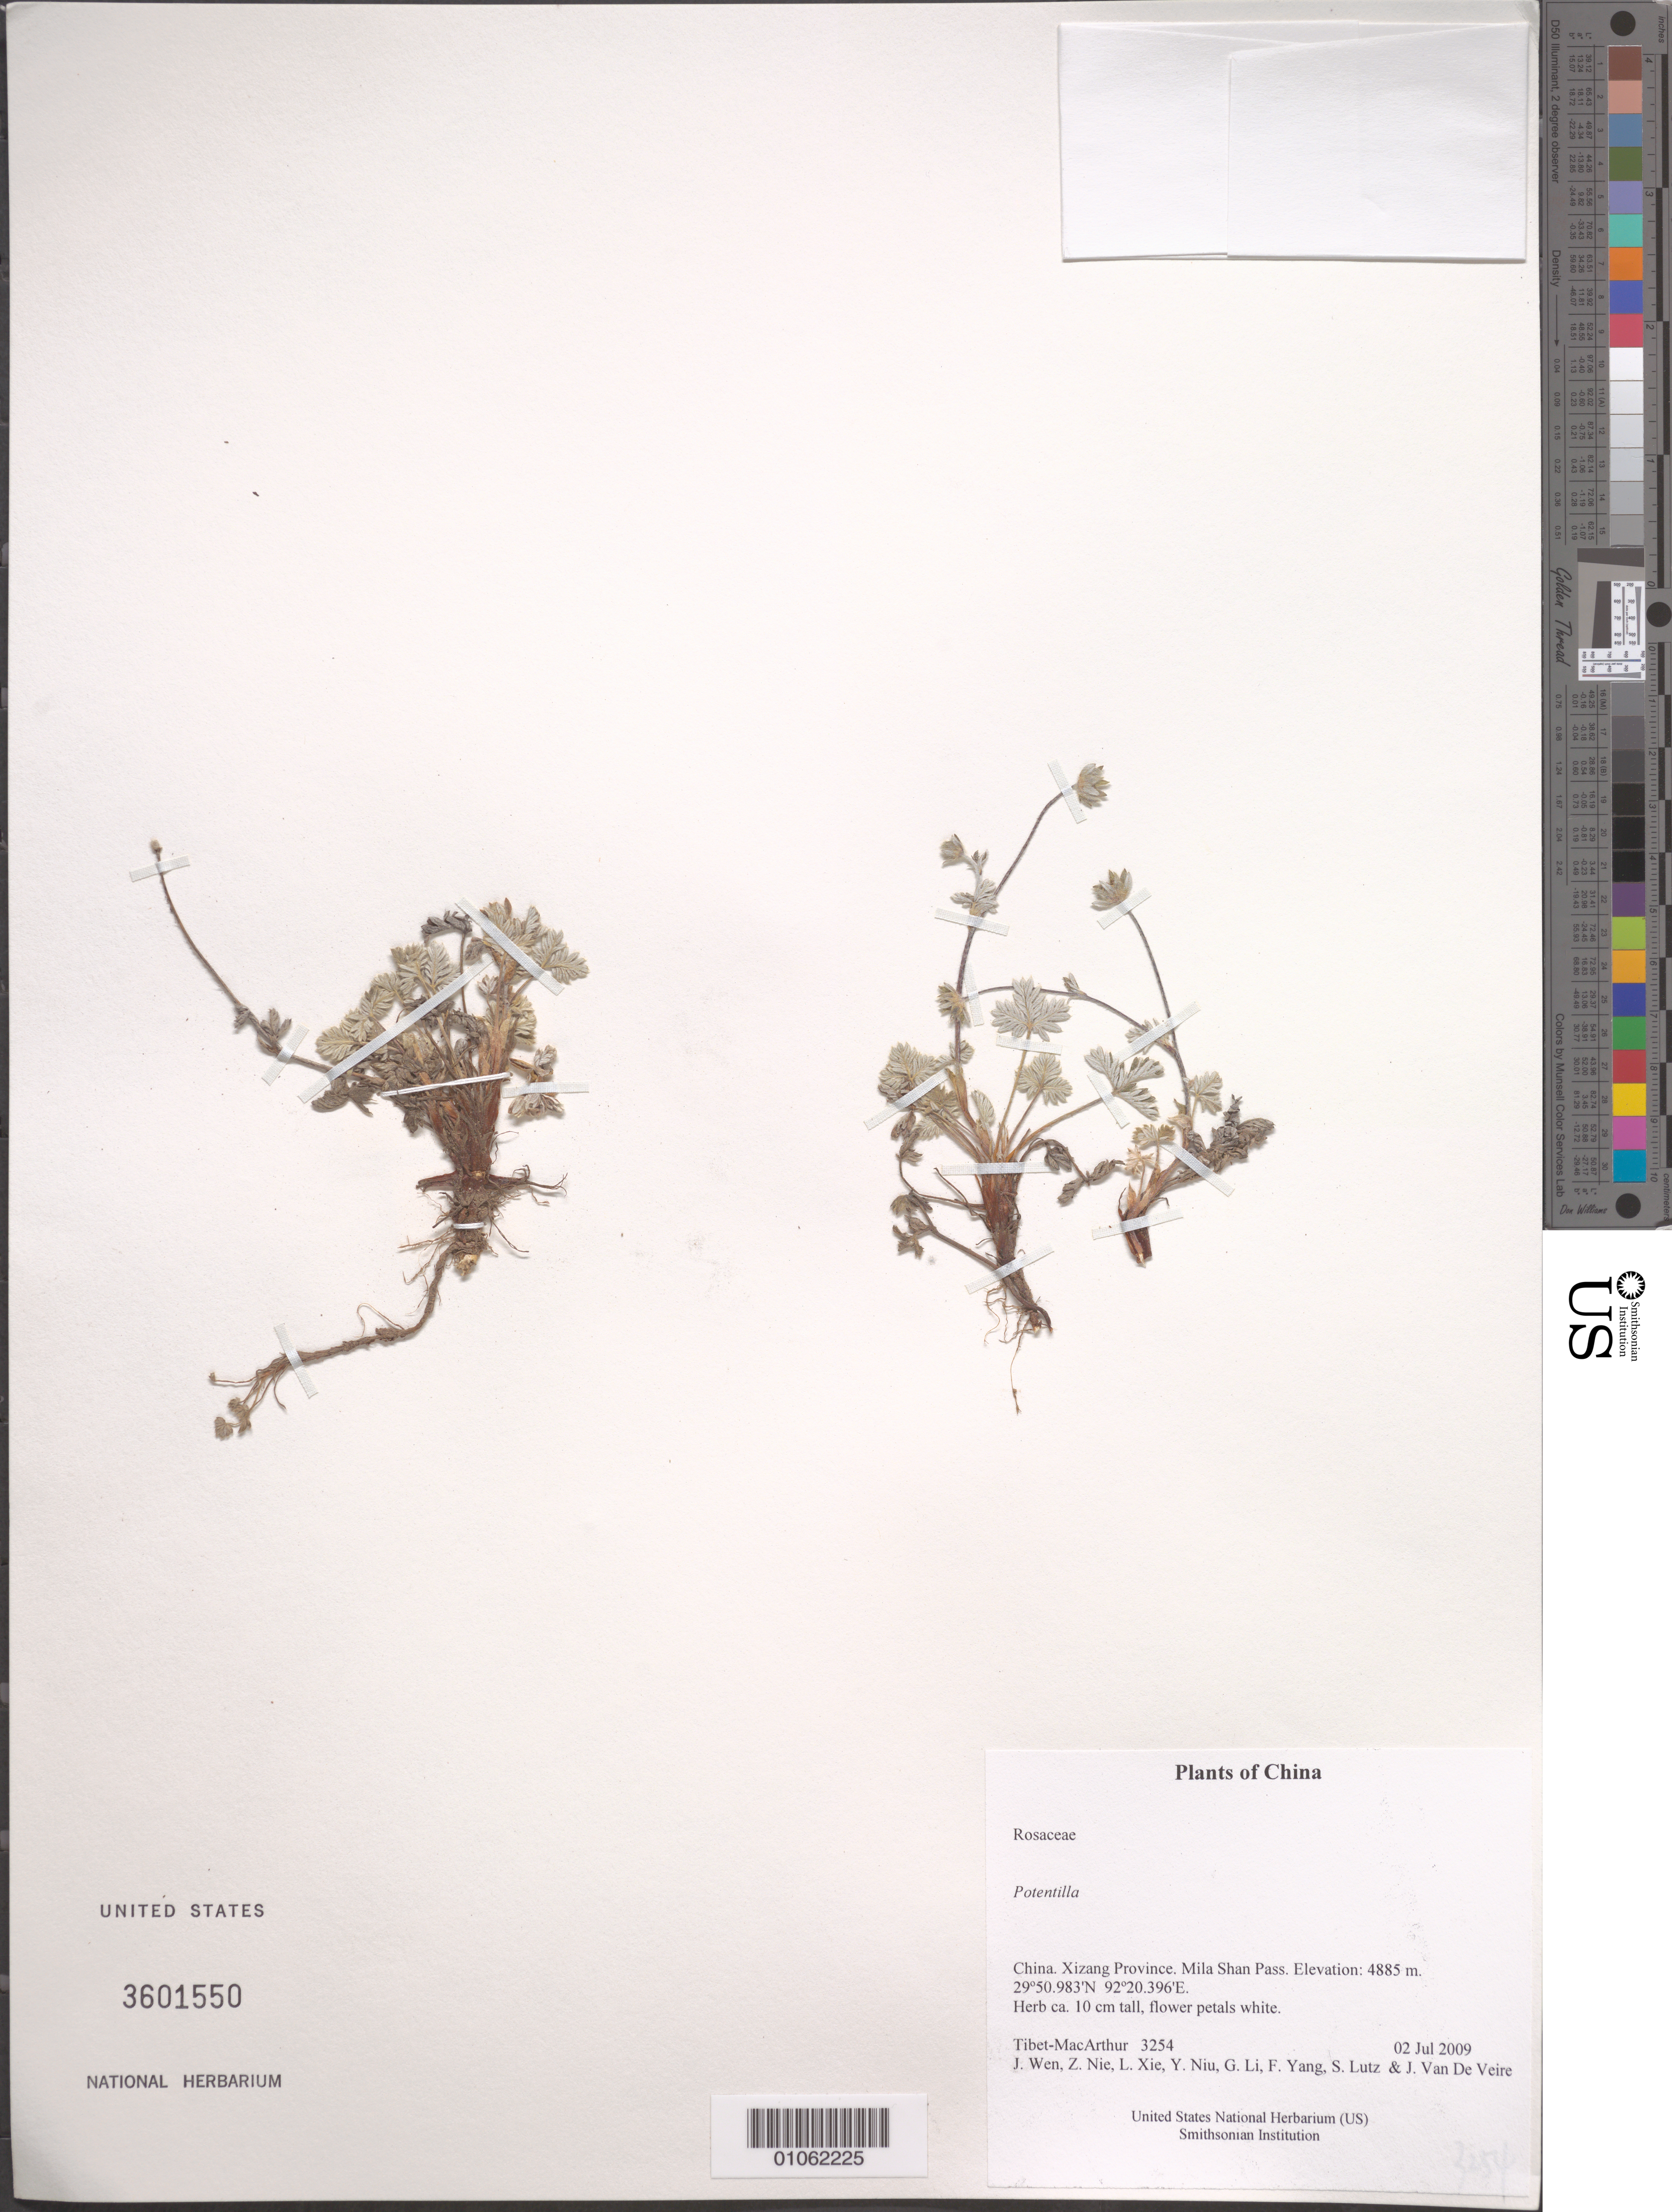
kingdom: Plantae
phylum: Tracheophyta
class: Magnoliopsida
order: Rosales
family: Rosaceae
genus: Potentilla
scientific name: Potentilla sp.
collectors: Tibet-MacArthur, J. Wen, Z. Nie, L. Xie, Y. Niu, G. Li, F. Yang, S. Lutz & J. Van De Veire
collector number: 3254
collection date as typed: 02 Jul 2009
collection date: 2009-07-02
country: China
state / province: Xizang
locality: Mila Shan Pass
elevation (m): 4885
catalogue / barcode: US 3601550